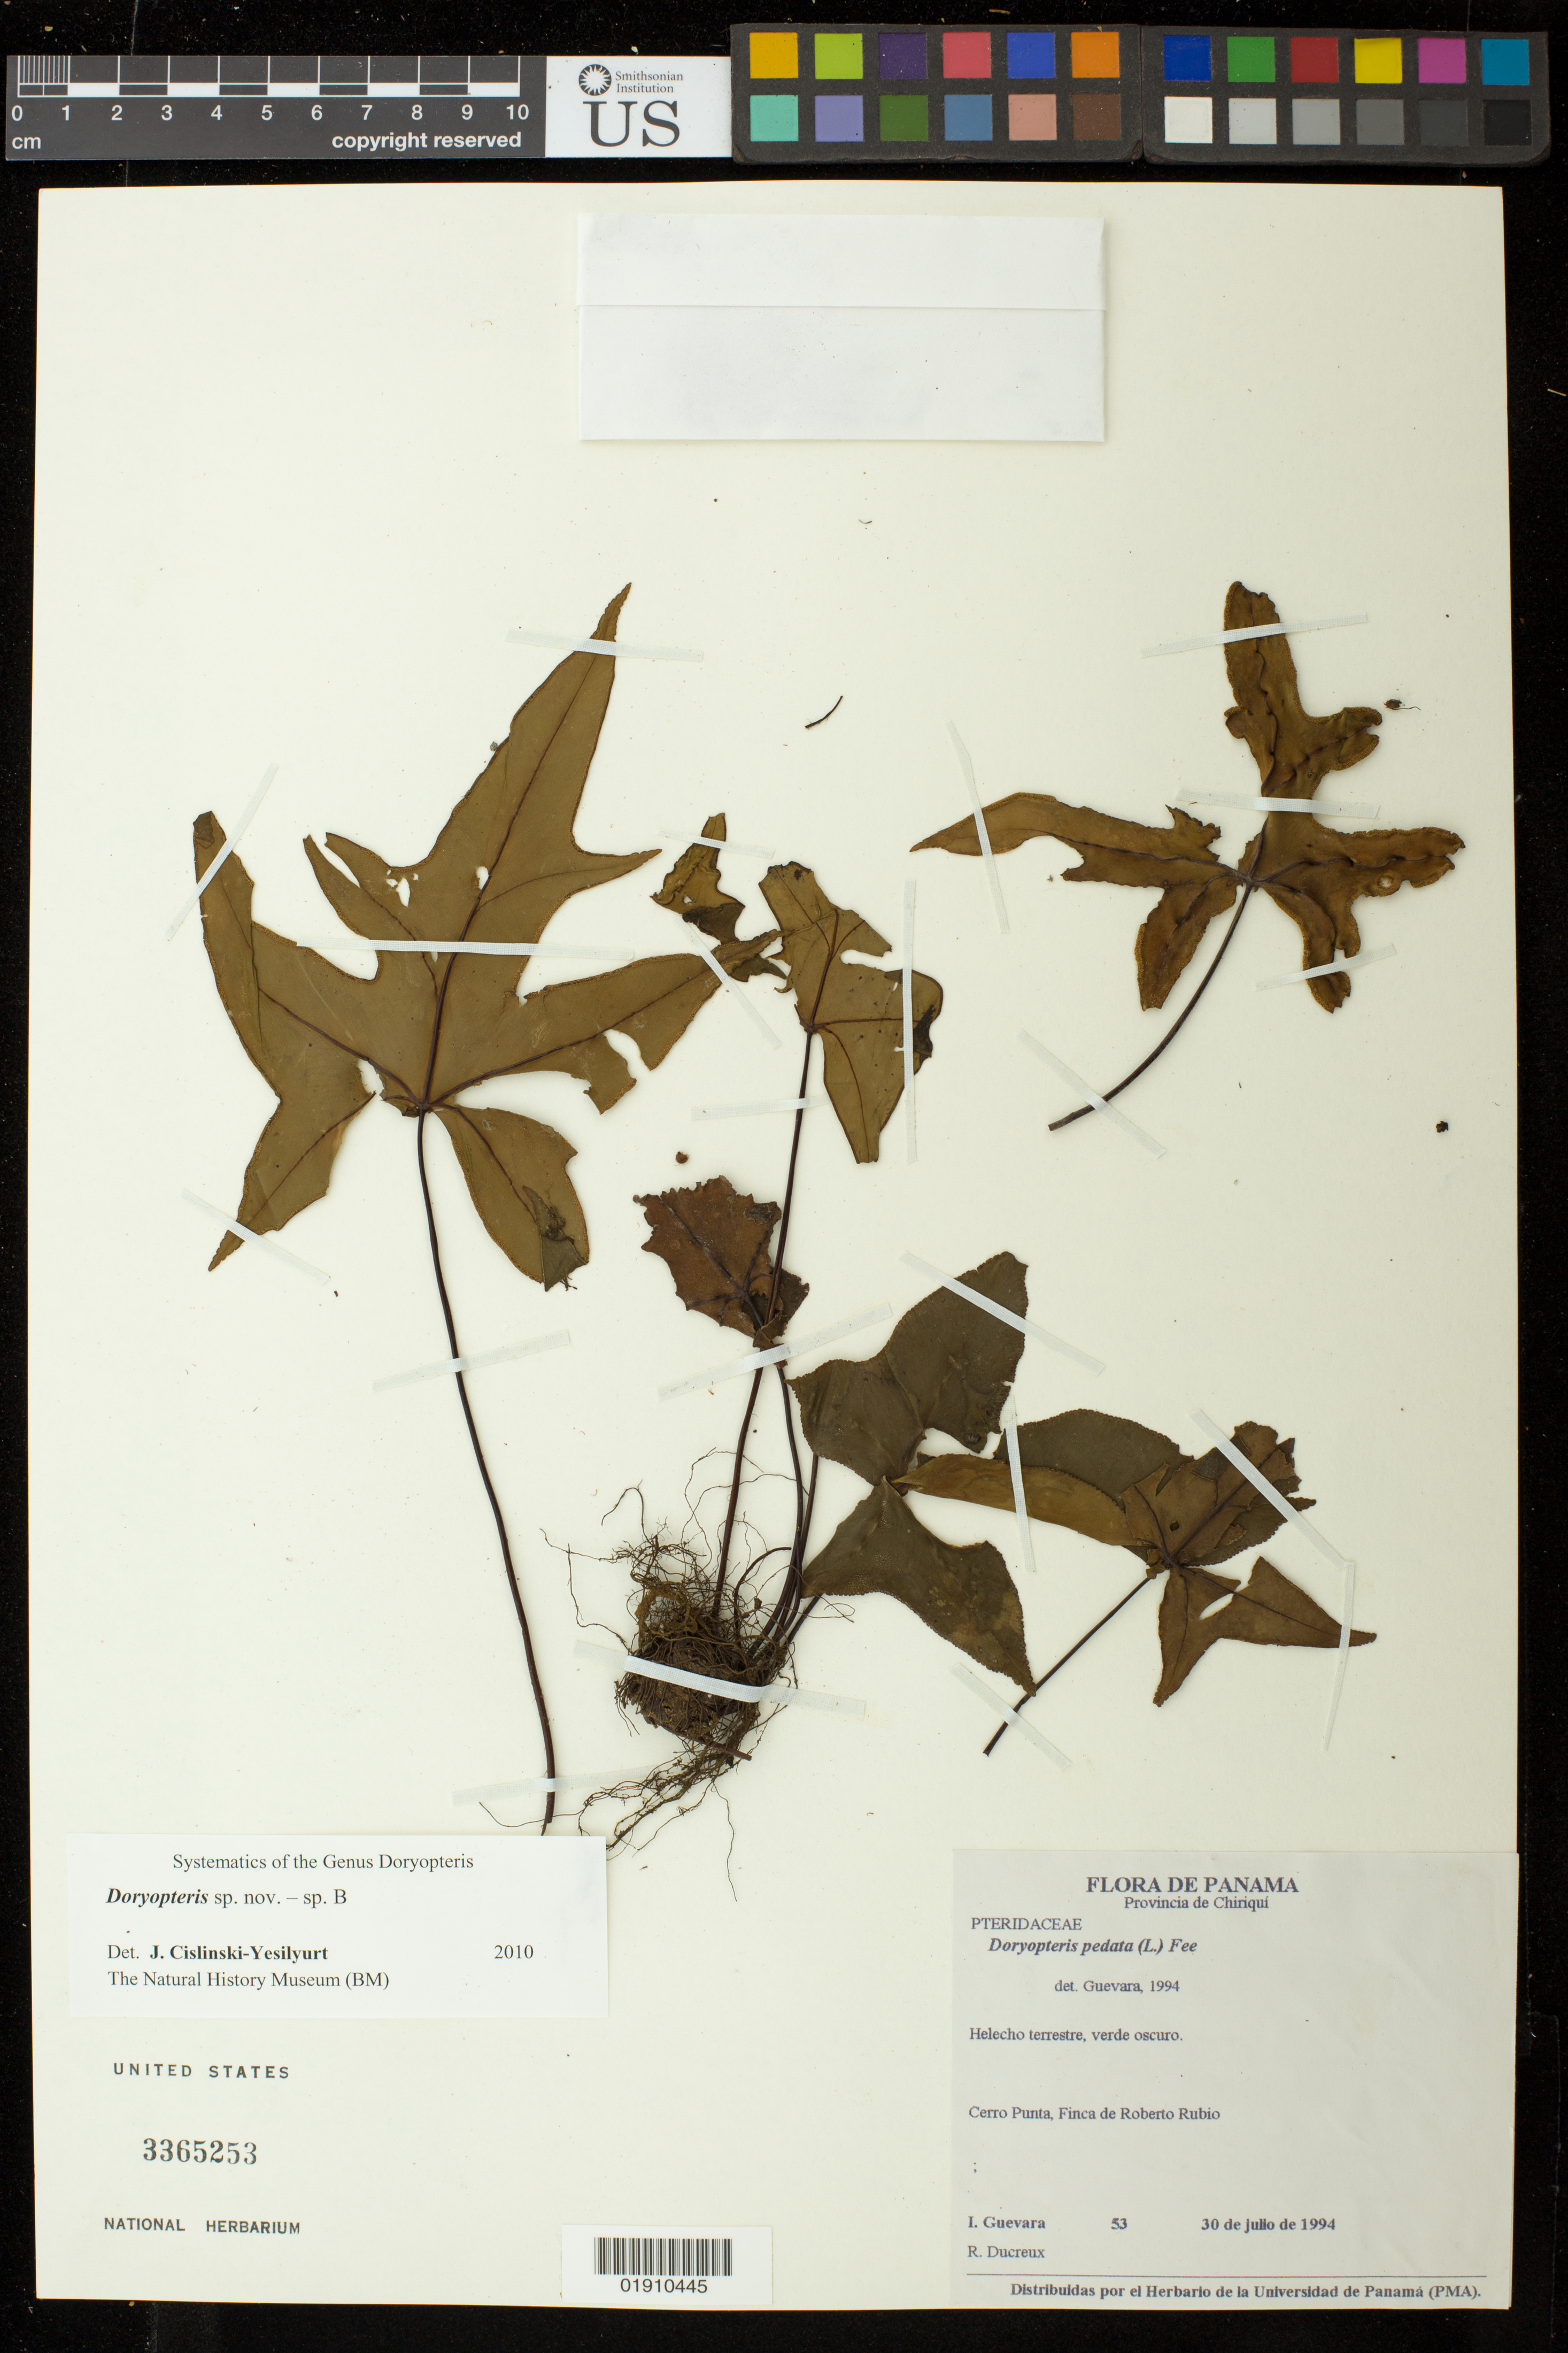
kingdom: Plantae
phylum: Tracheophyta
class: Polypodiopsida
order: Polypodiales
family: Pteridaceae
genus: Doryopteris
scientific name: Doryopteris sp. nov.- sp. b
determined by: Cislinski-Yesilyurt, J.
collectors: I. Guevara & R. Ducreux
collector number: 53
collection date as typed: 30 de julio de 1994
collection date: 1994-07-30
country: Panama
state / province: Chiriqui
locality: Provincia de Chiriqui, Cerro Punta, Finca de Roverto Rubio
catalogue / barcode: US 3365253